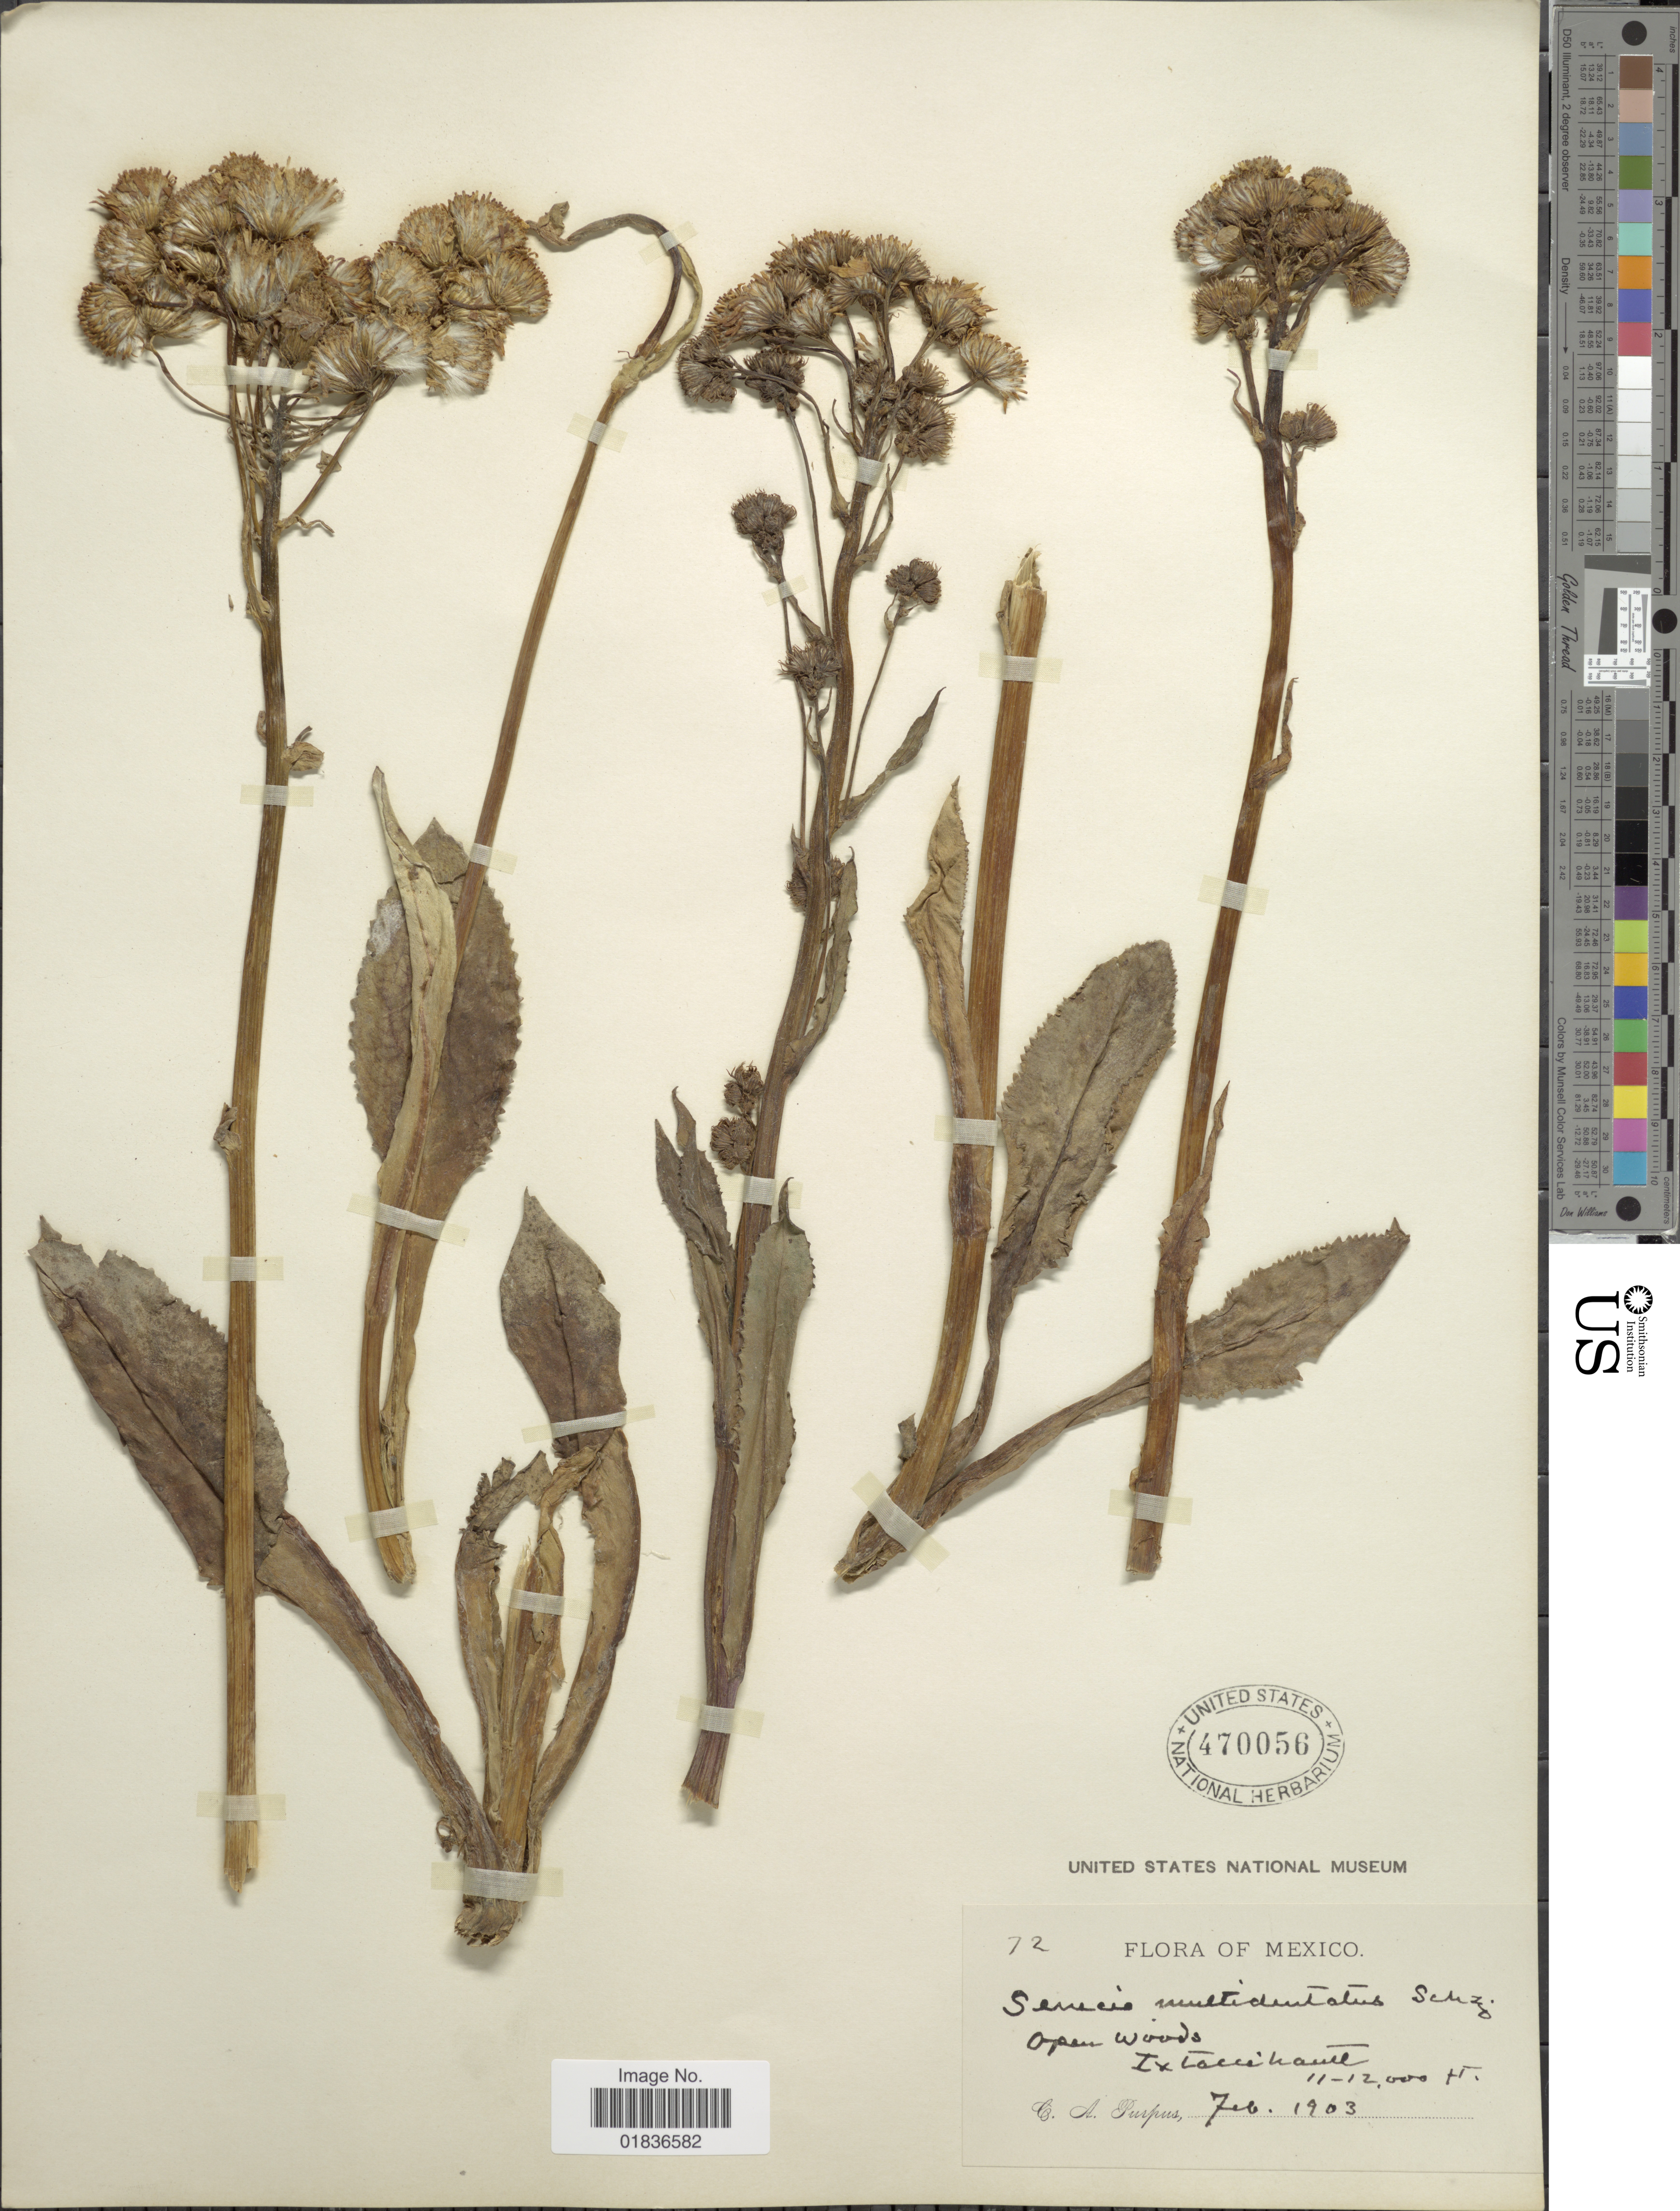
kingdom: Plantae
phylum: Tracheophyta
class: Magnoliopsida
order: Asterales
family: Asteraceae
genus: Senecio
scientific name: Senecio toluccanus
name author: DC.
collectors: C. A. Purpus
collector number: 72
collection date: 1903-01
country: Mexico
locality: Ixtaccihuatl.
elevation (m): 3353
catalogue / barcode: US 470056